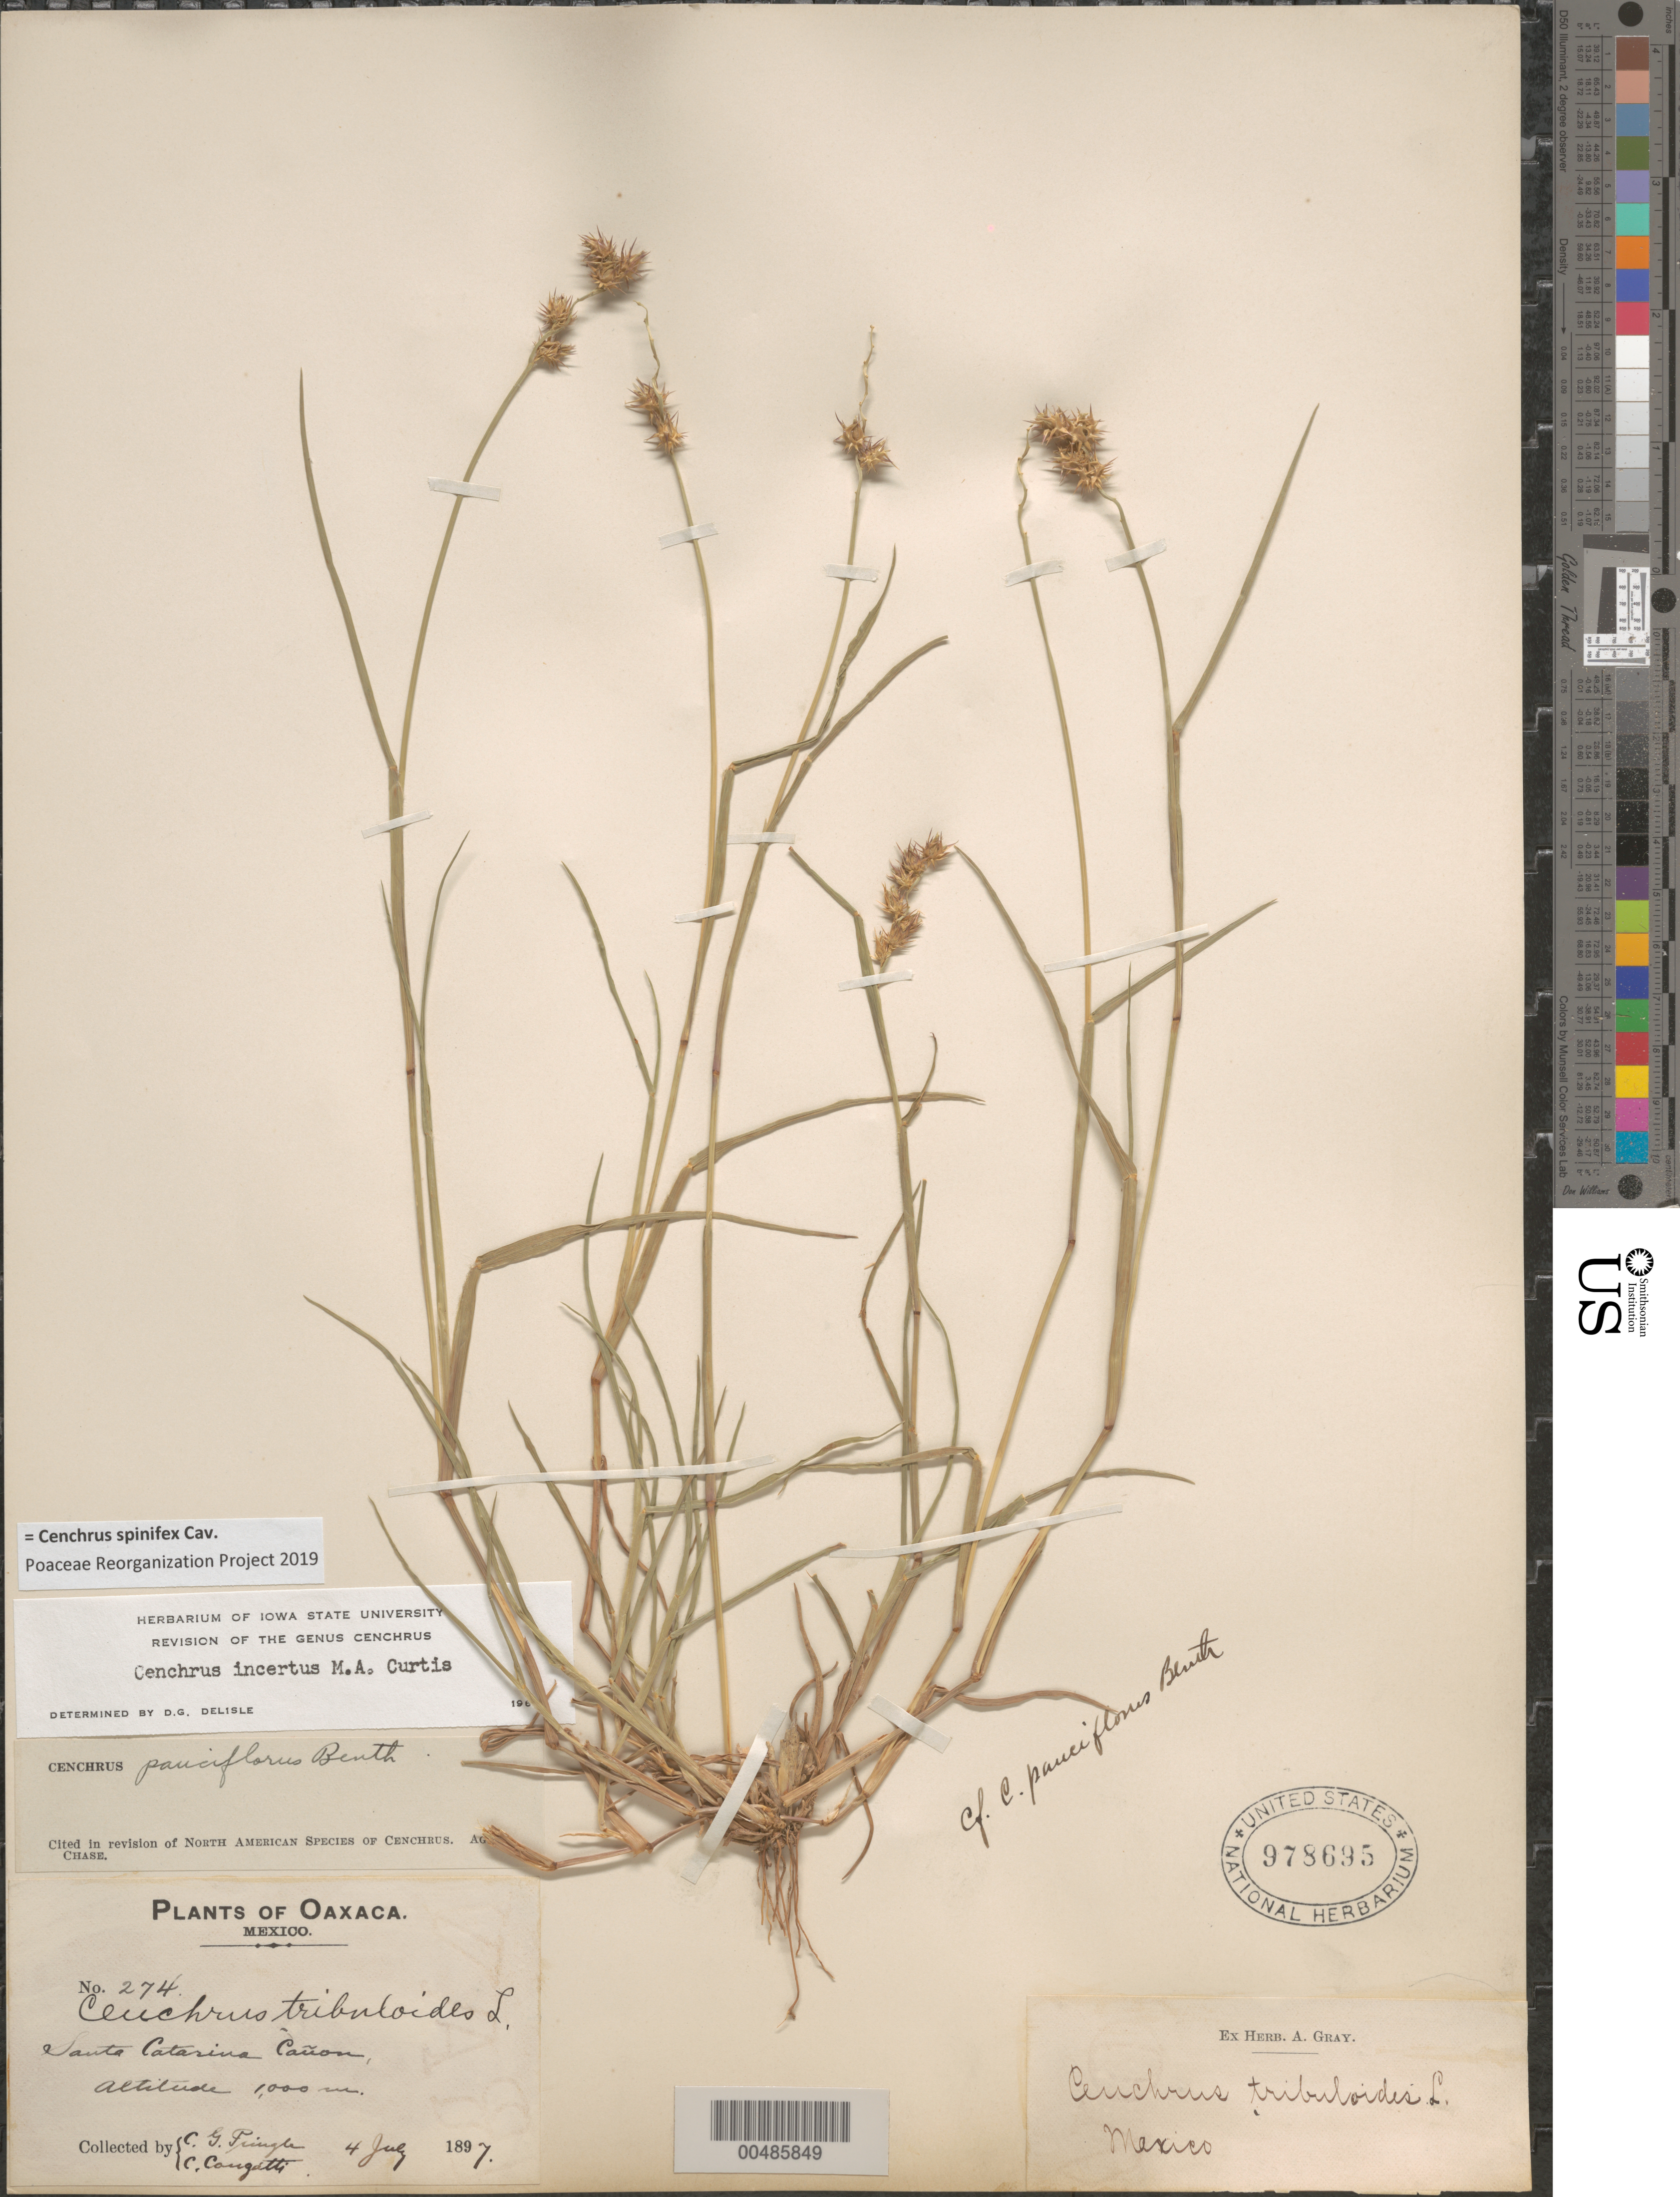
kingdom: Plantae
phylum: Tracheophyta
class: Liliopsida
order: Poales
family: Poaceae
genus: Cenchrus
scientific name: Cenchrus spinifex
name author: Cav.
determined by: Poaceae Reorganization Project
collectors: C. G. Pringle & C. Conzatti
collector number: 274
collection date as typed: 4 Jul 1897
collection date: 1897-07-04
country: Mexico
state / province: Oaxaca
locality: Santa Catarina Ca¤on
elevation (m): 1000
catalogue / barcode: US 978695